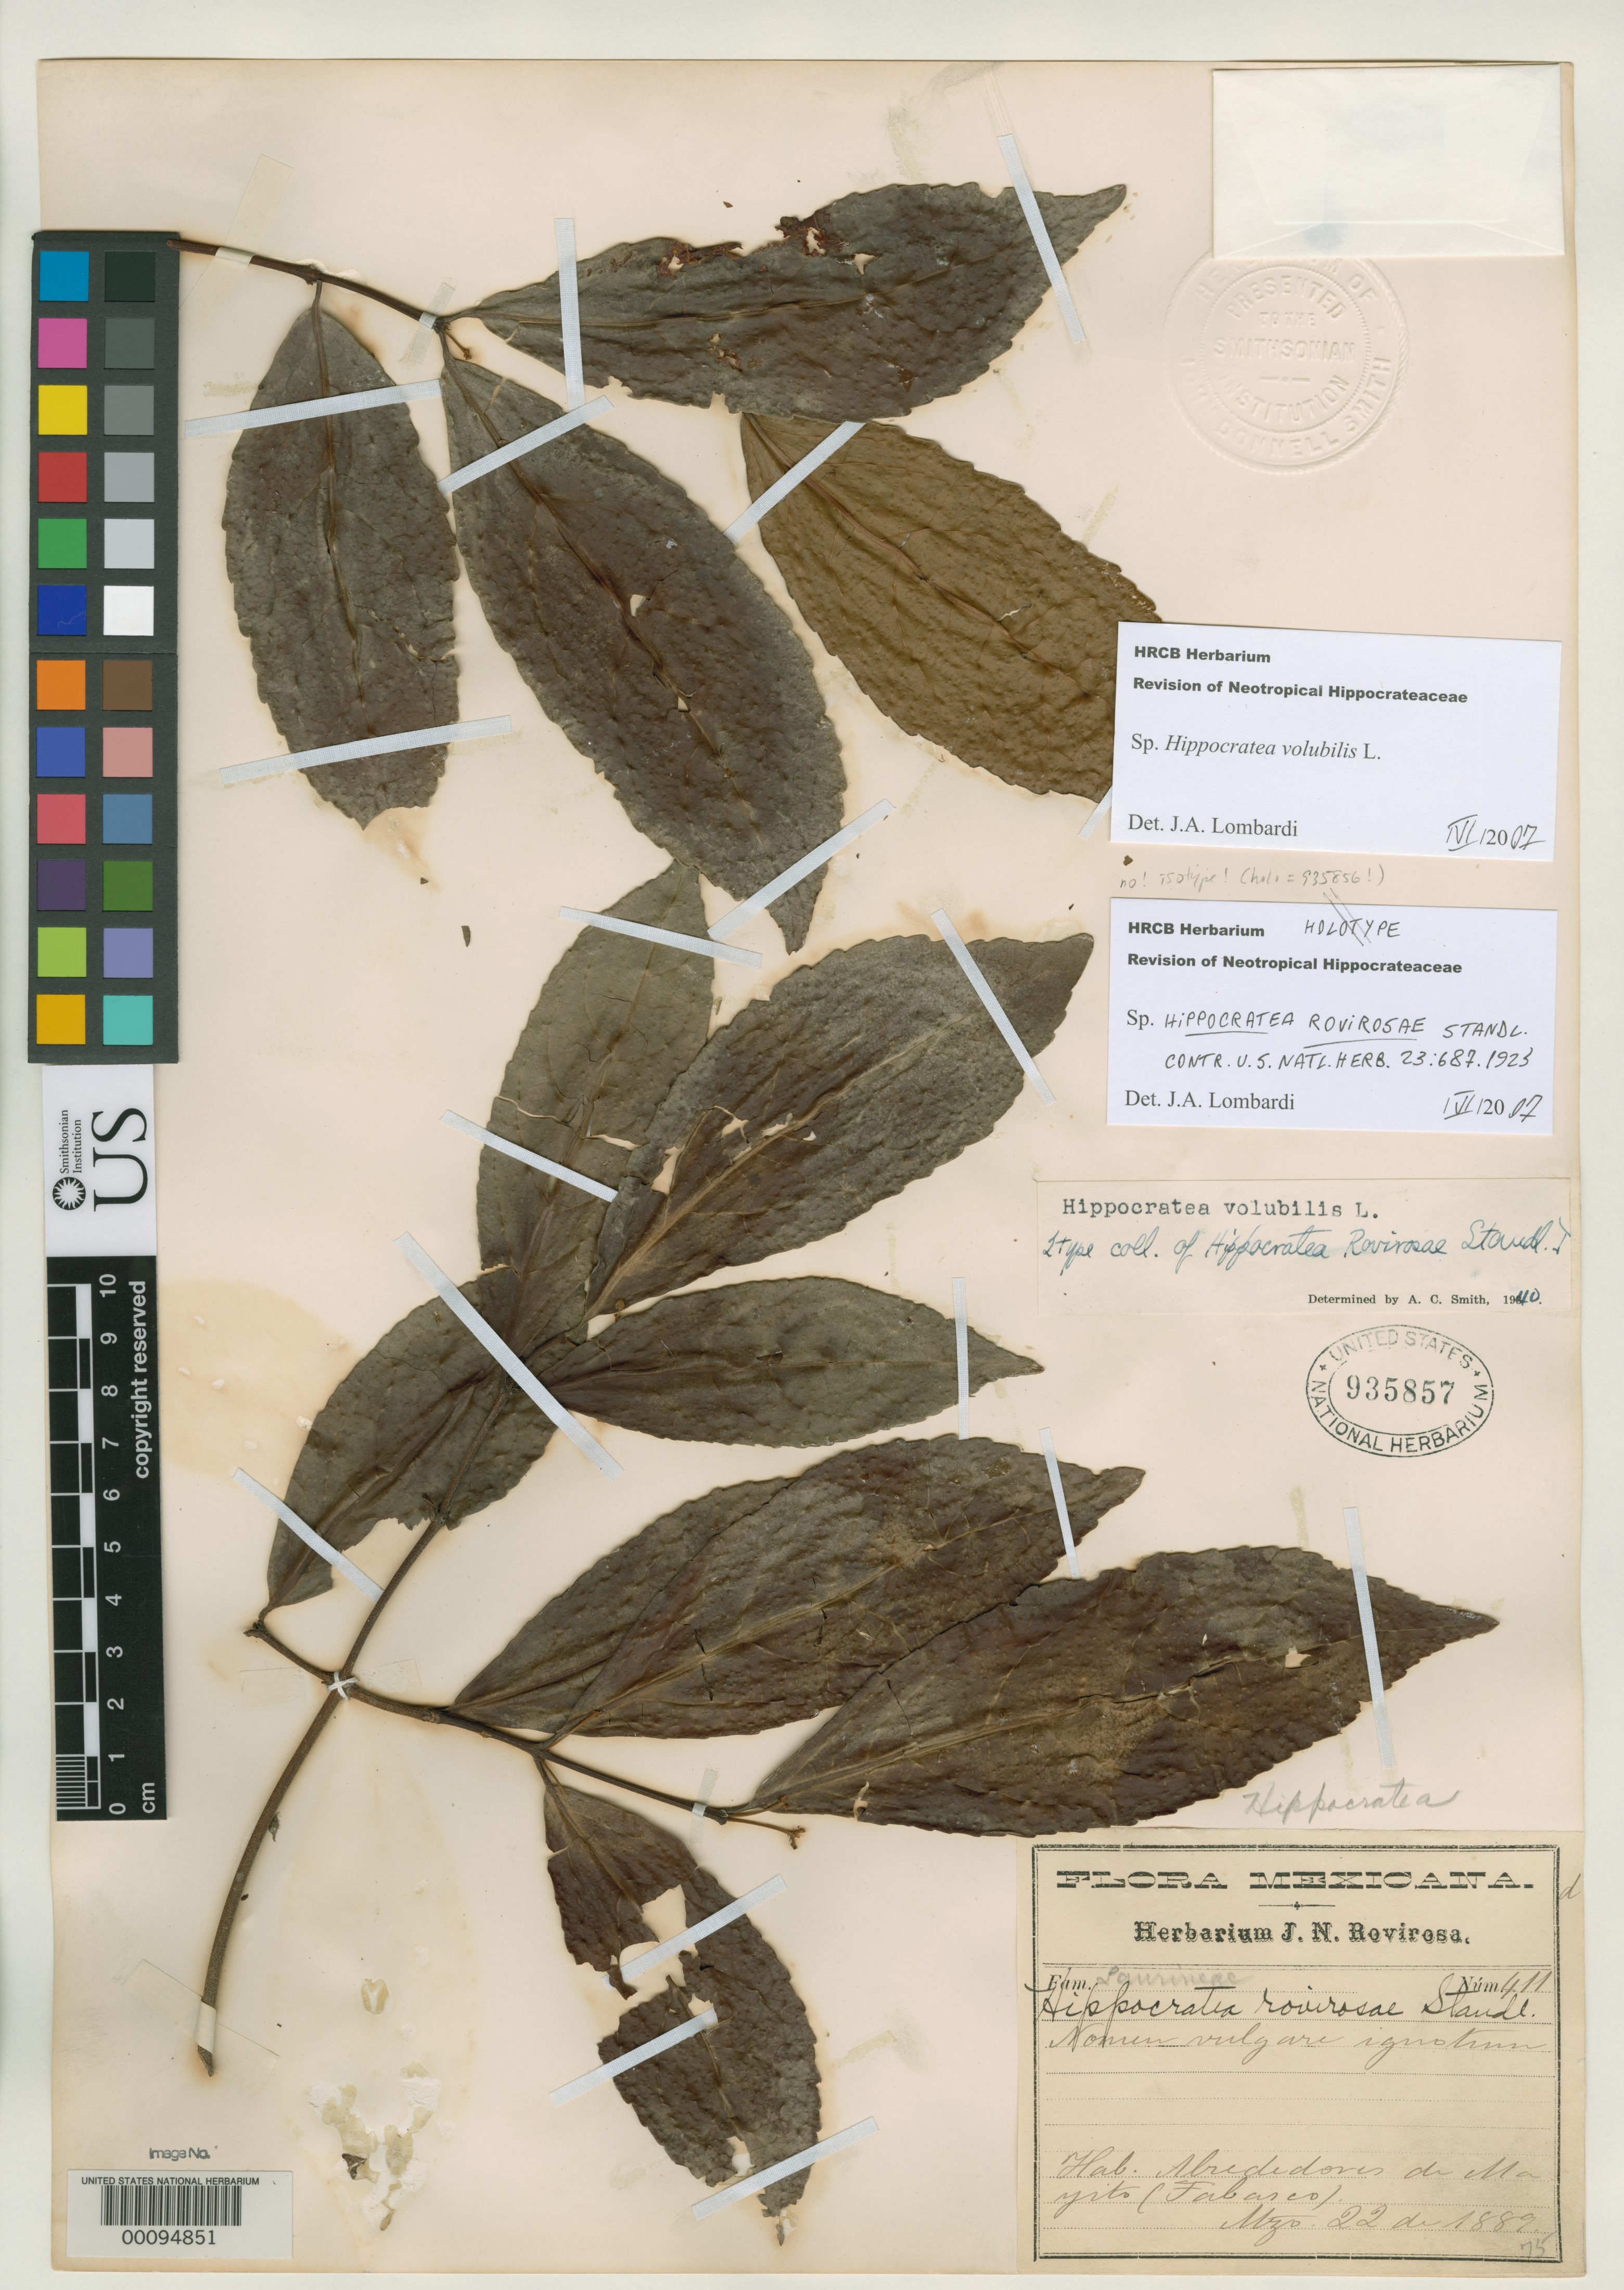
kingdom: Plantae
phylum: Tracheophyta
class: Magnoliopsida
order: Celastrales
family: Celastraceae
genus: Hippocratea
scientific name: Hippocratea rovirosae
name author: Standl.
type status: Isotype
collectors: J. N. Rovirosa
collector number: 411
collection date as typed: Mar 1889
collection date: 1889-03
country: Mexico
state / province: Tabasco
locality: Mayito.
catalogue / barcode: US 935857